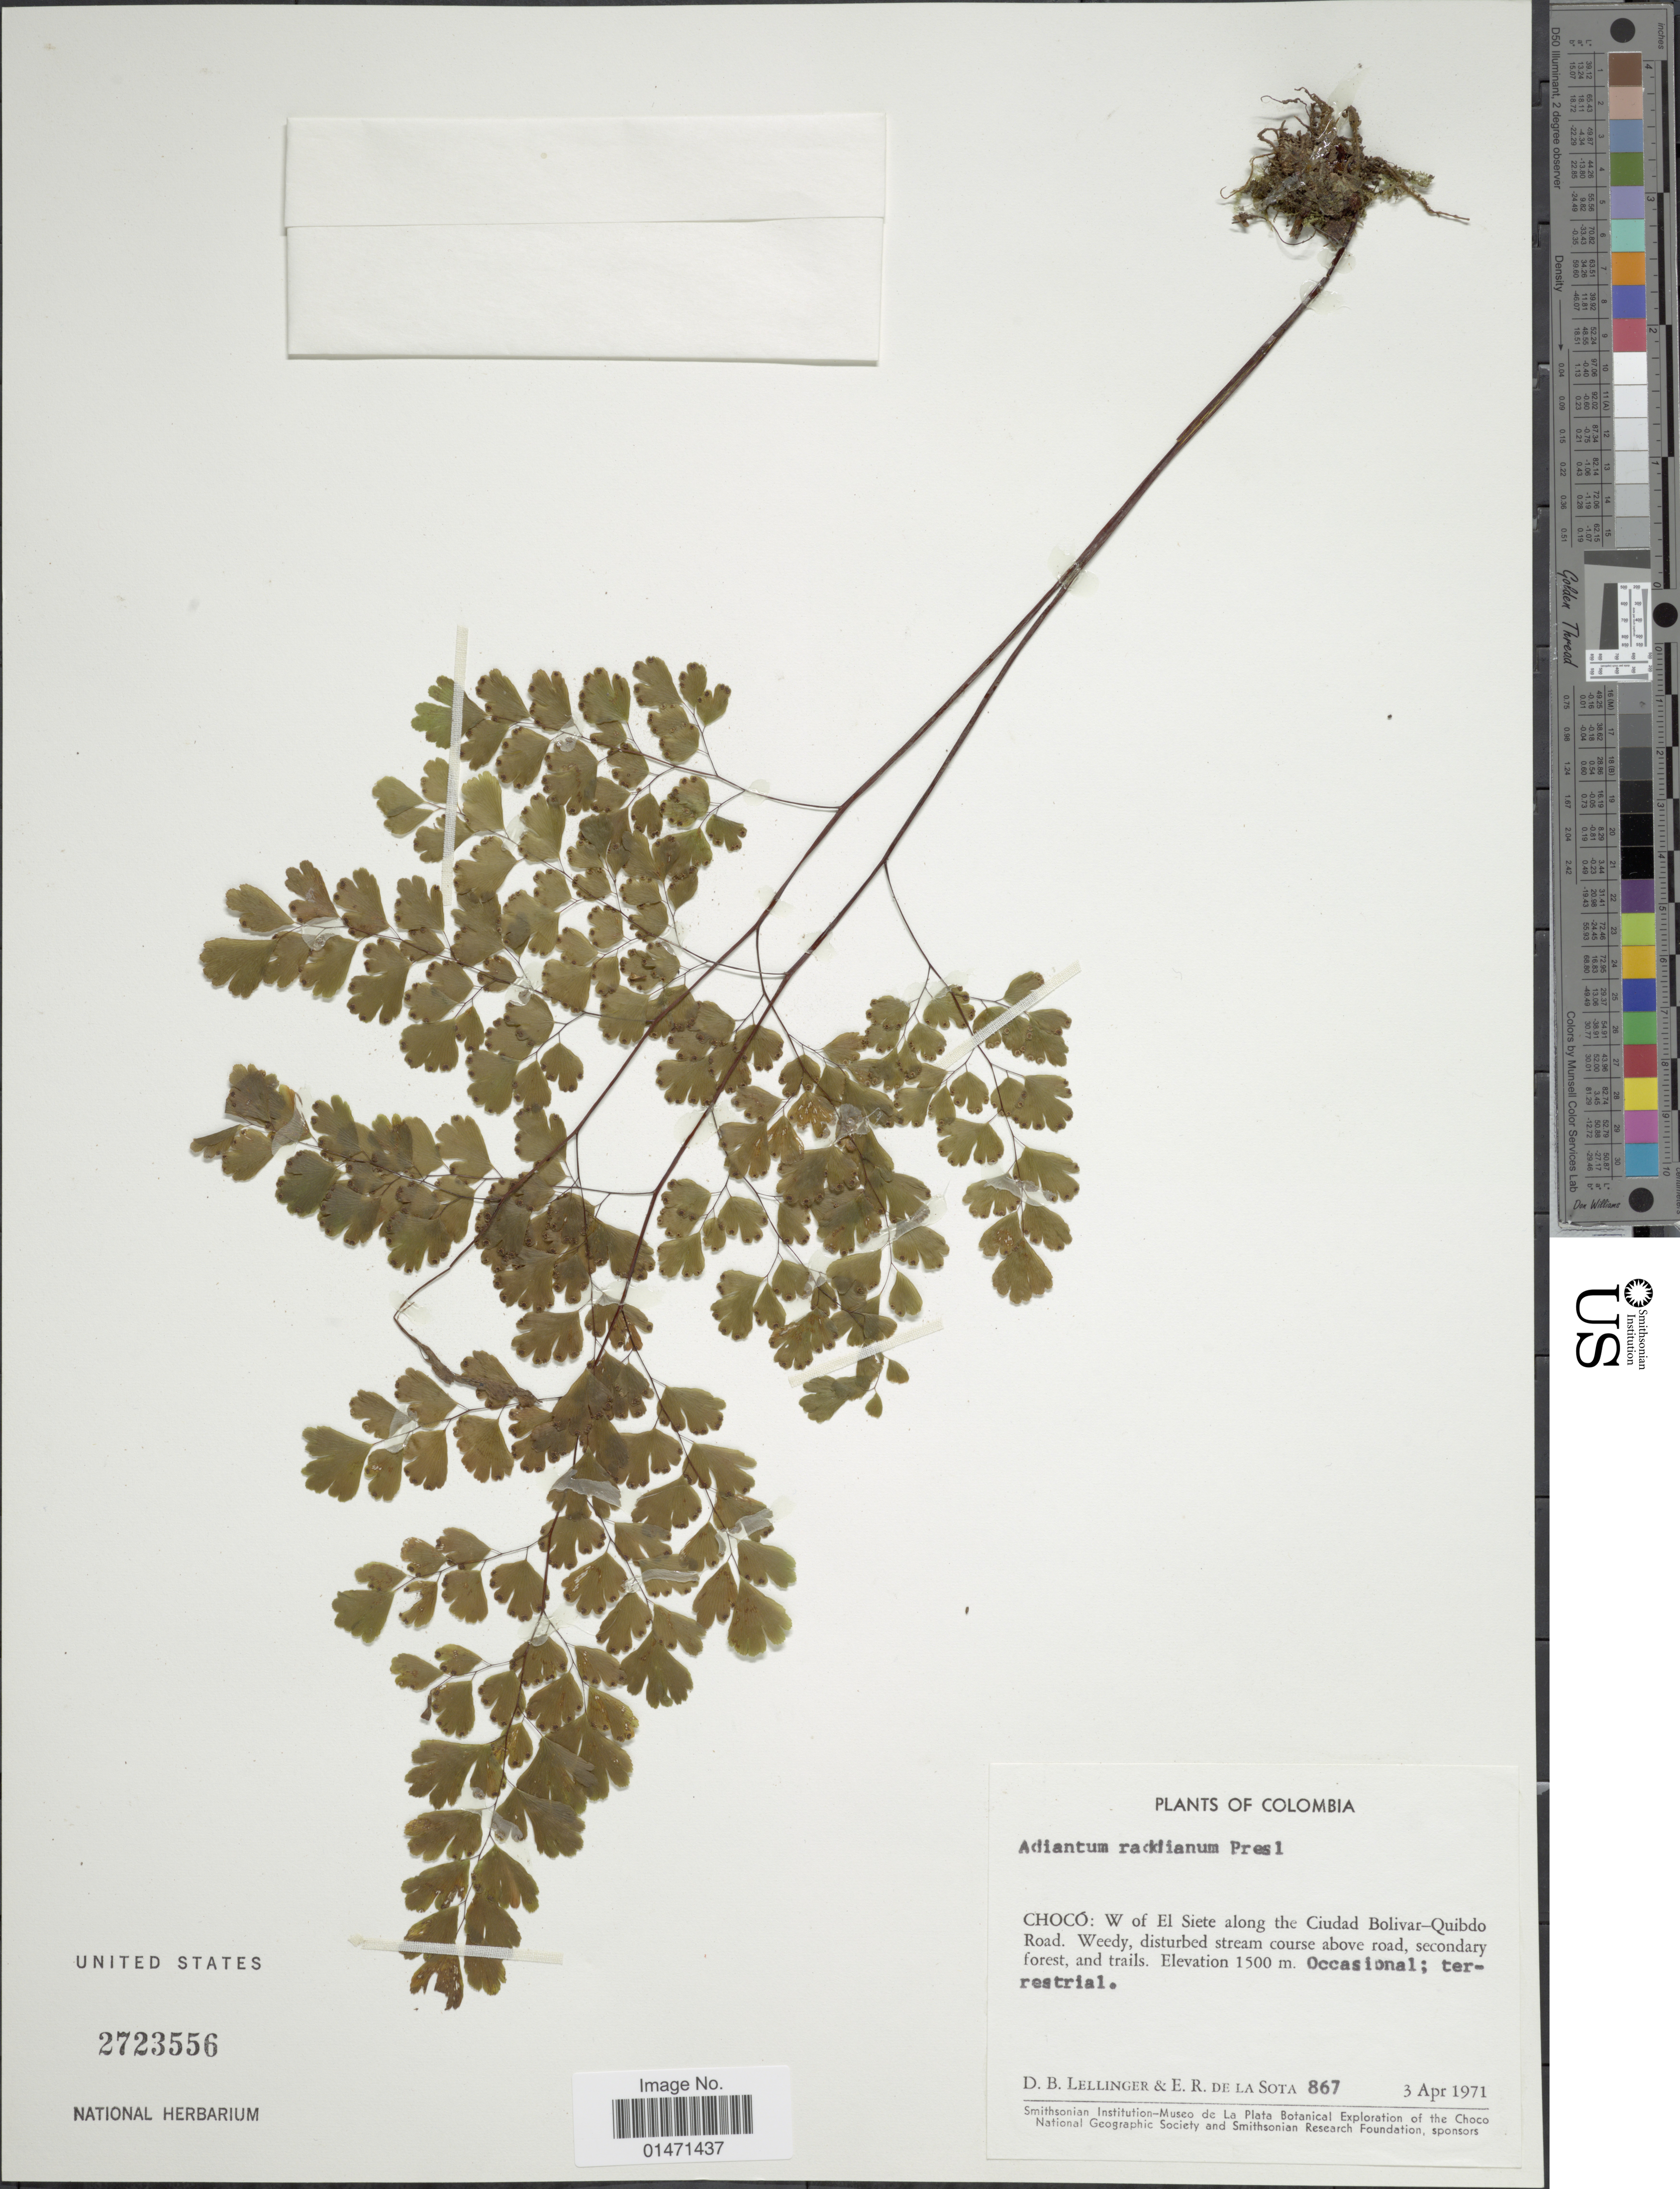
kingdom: Plantae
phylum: Tracheophyta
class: Polypodiopsida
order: Polypodiales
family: Pteridaceae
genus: Adiantum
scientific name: Adiantum raddianum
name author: C. Presl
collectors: D. B. Lellinger & E. R. de la Sota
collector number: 867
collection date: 1971-04-03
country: Colombia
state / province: Chocó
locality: Chocó: W of El Siete along the Ciudad Bolivar-Quibdo Road, weedy, disturbed stream course above road, secondary forest, and trail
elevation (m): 1500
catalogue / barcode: US 2723556